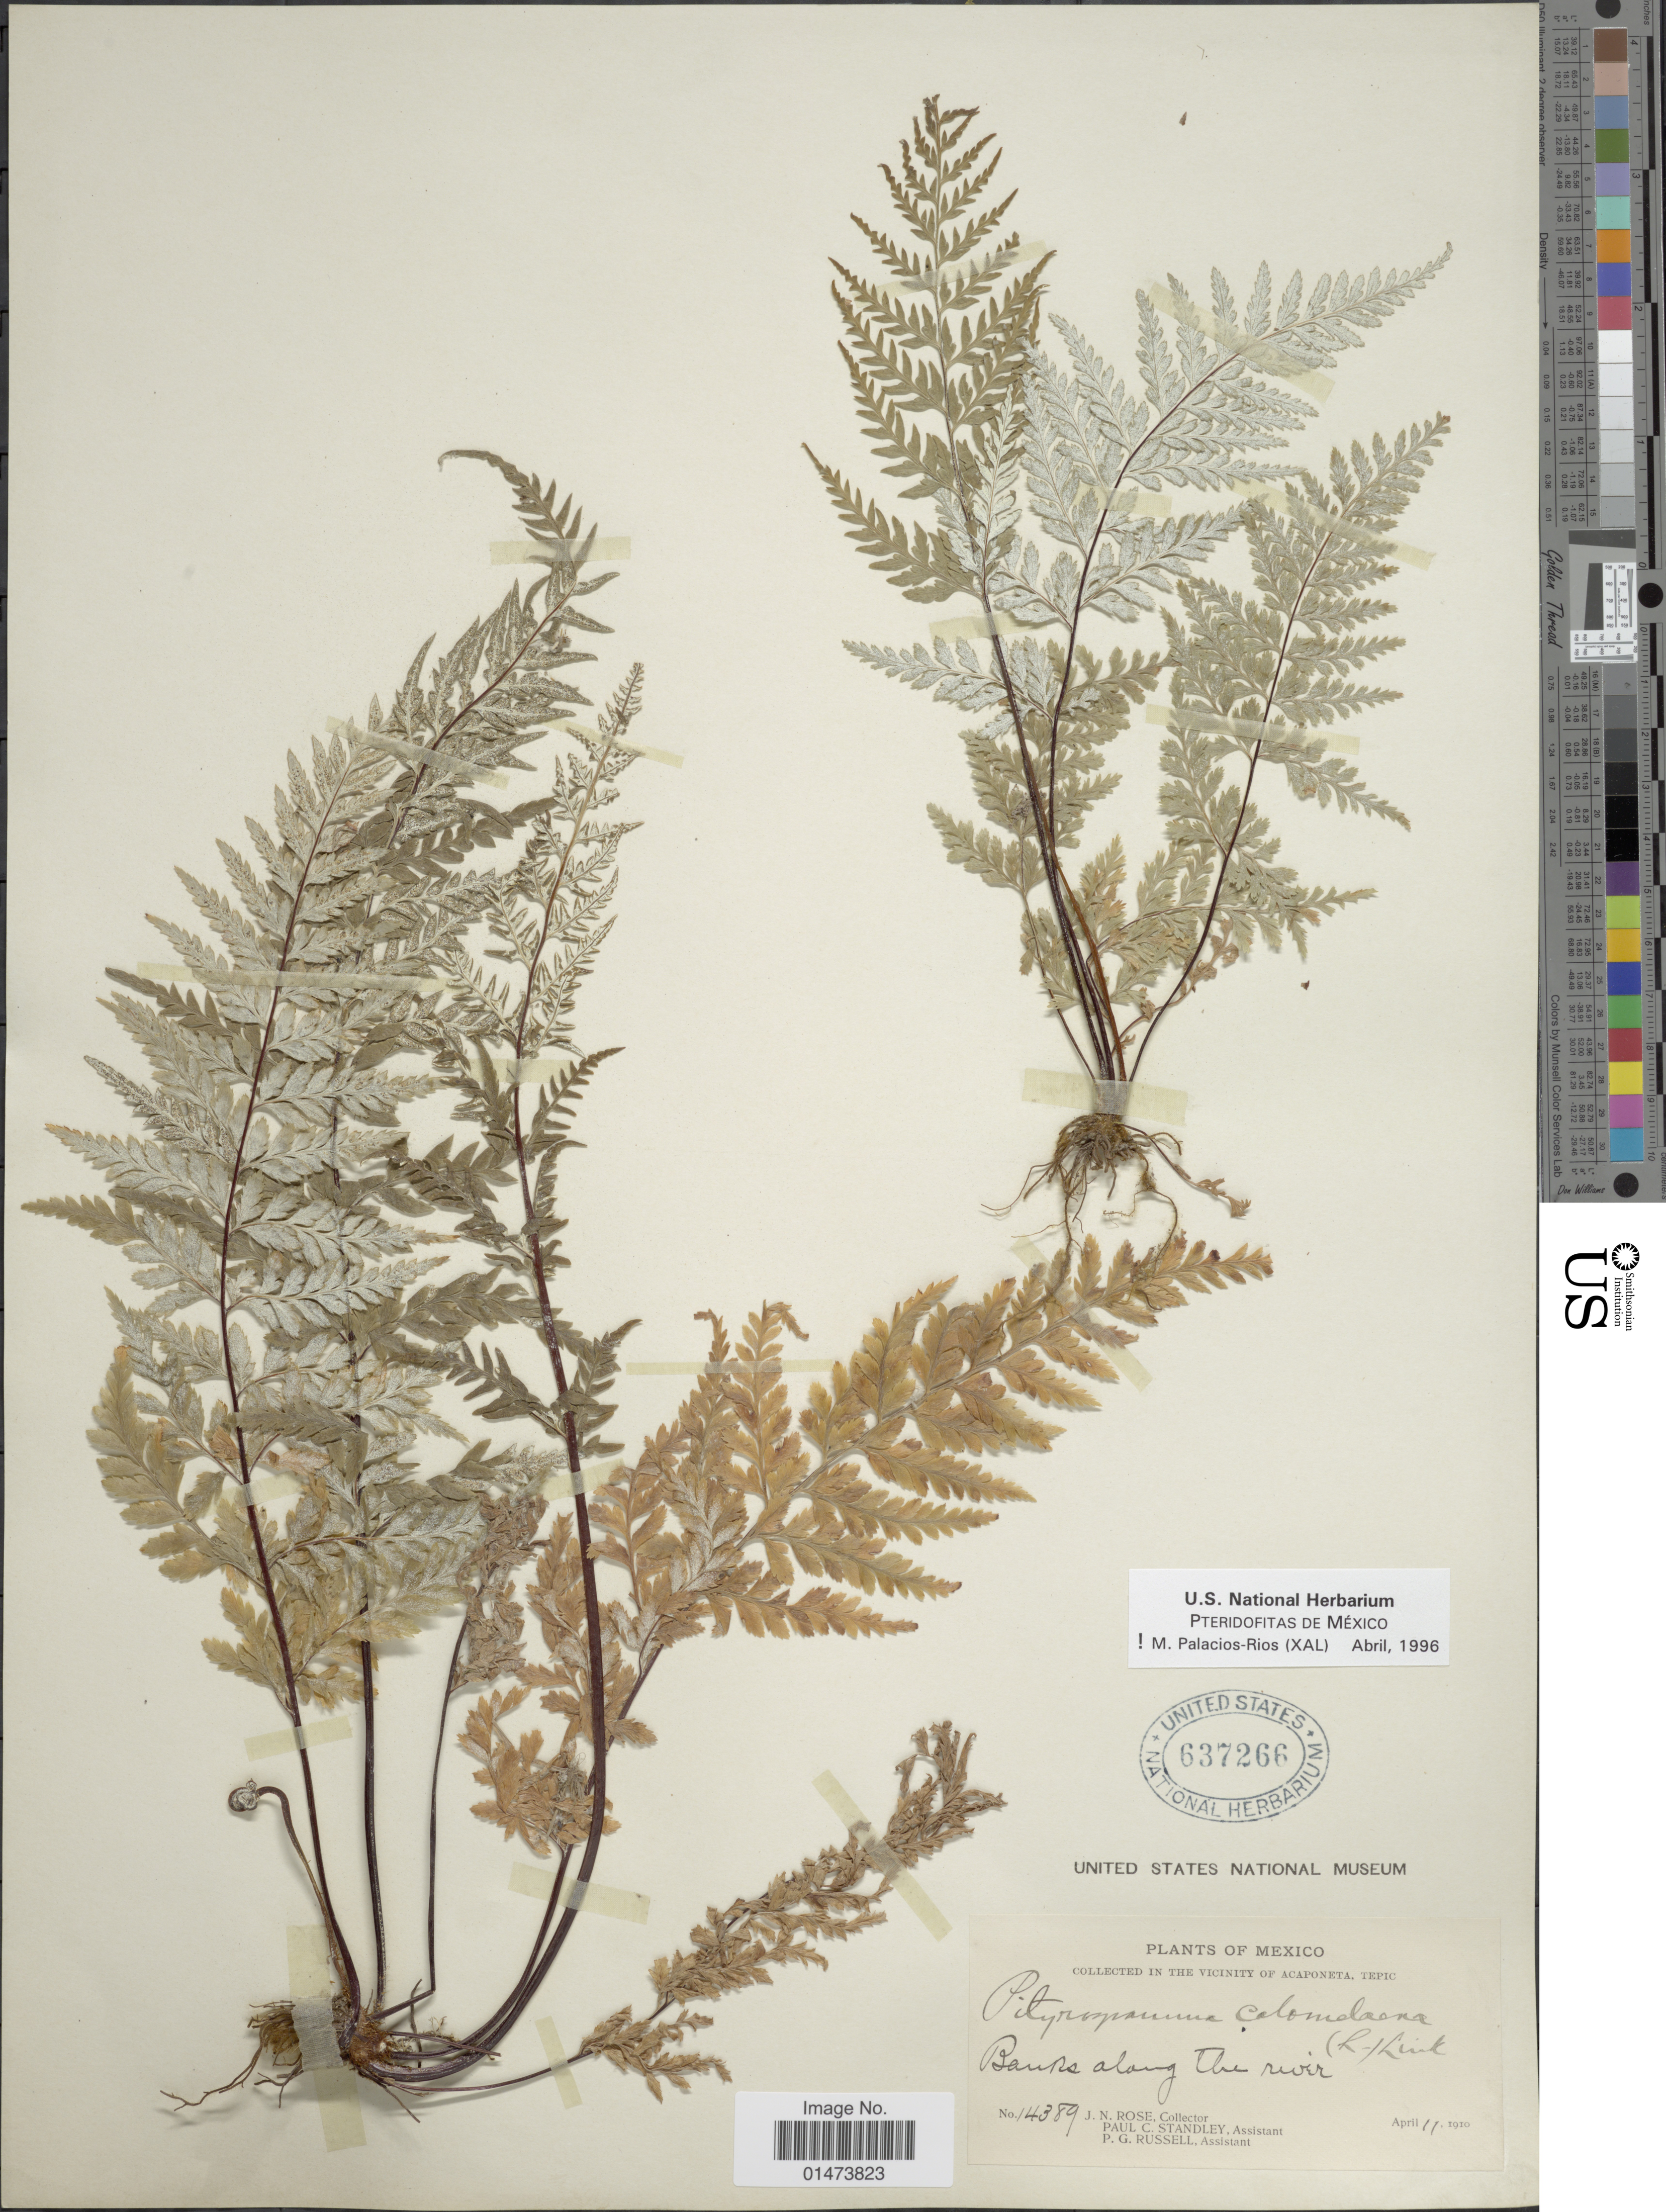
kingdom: Plantae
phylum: Tracheophyta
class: Polypodiopsida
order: Polypodiales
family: Pteridaceae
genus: Pityrogramma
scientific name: Pityrogramma calomelanos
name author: (L.) Link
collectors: J. N. Rose, P. C. Standley & P. G. Russell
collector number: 14389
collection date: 1910-04-11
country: Mexico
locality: In the vicinity of Acaponeta, Tepic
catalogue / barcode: US 637266